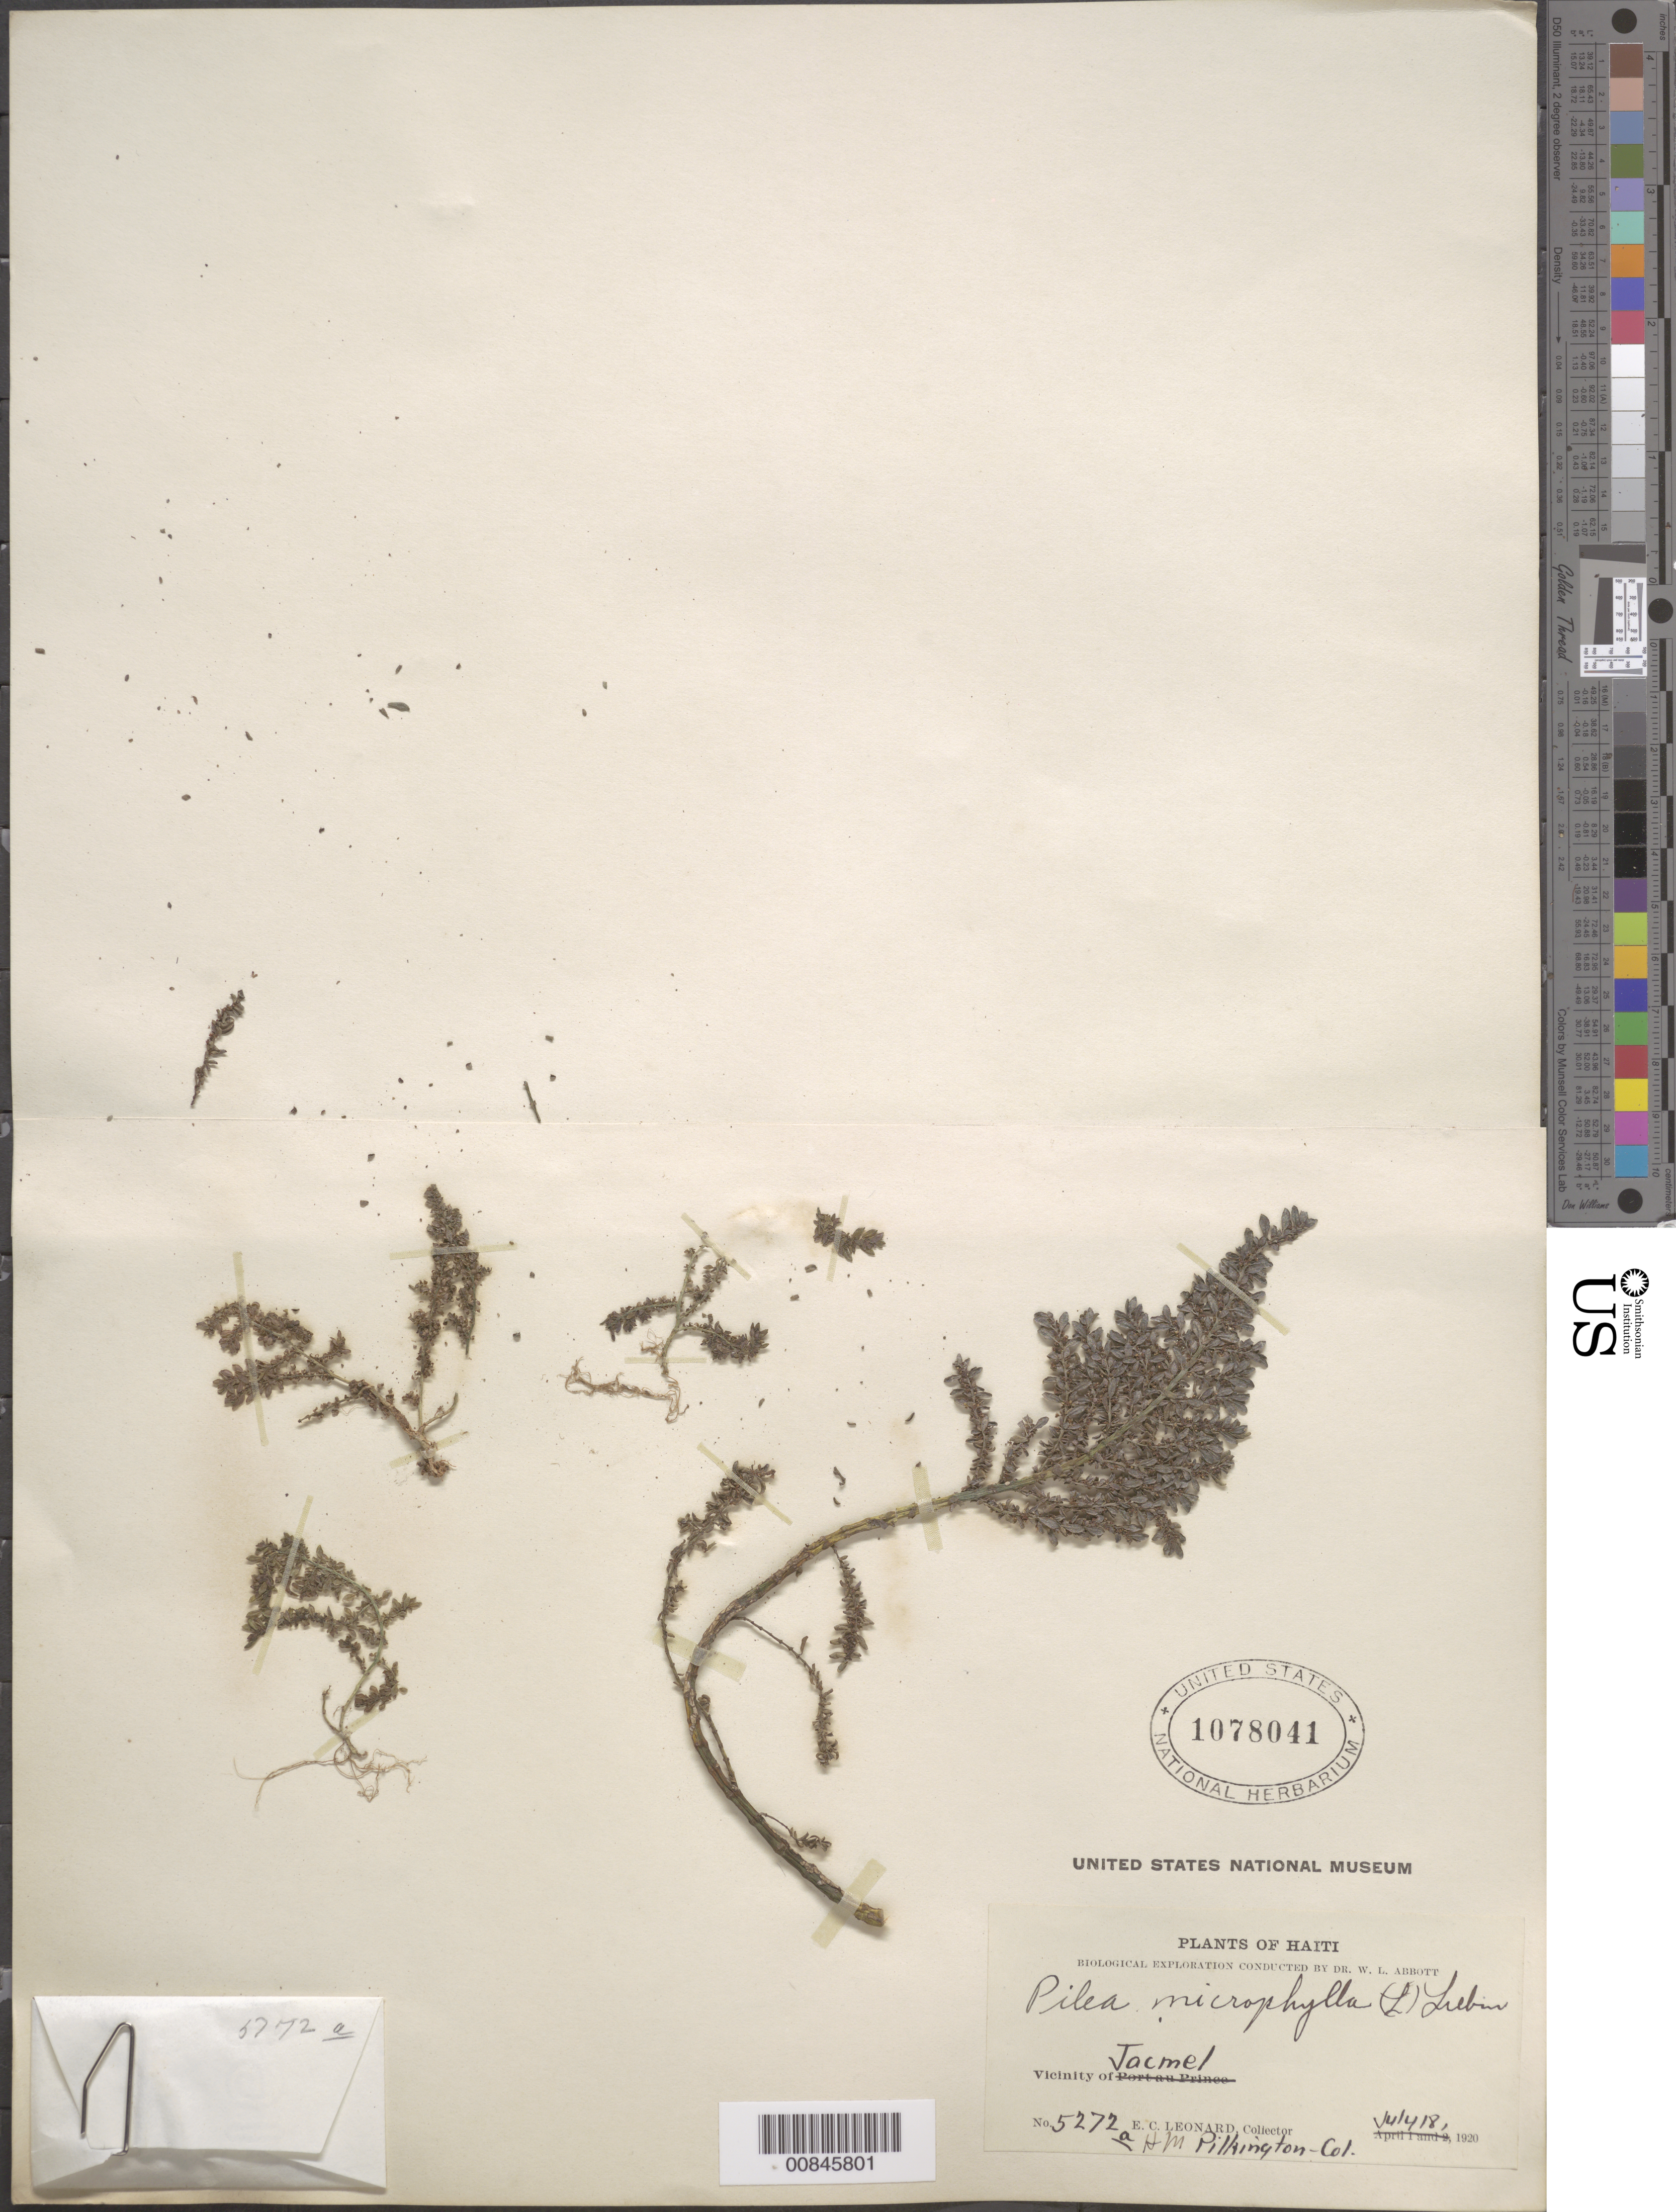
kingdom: Plantae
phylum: Tracheophyta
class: Magnoliopsida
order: Rosales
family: Urticaceae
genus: Pilea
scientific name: Pilea microphylla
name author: (L.) Liebm.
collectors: E. C. Leonard & H. Pilkington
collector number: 5272a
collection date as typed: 18 Jul 1920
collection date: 1920-07-18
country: Haiti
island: Hispaniola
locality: Vicinity of Jacmel.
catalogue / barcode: US 1078041